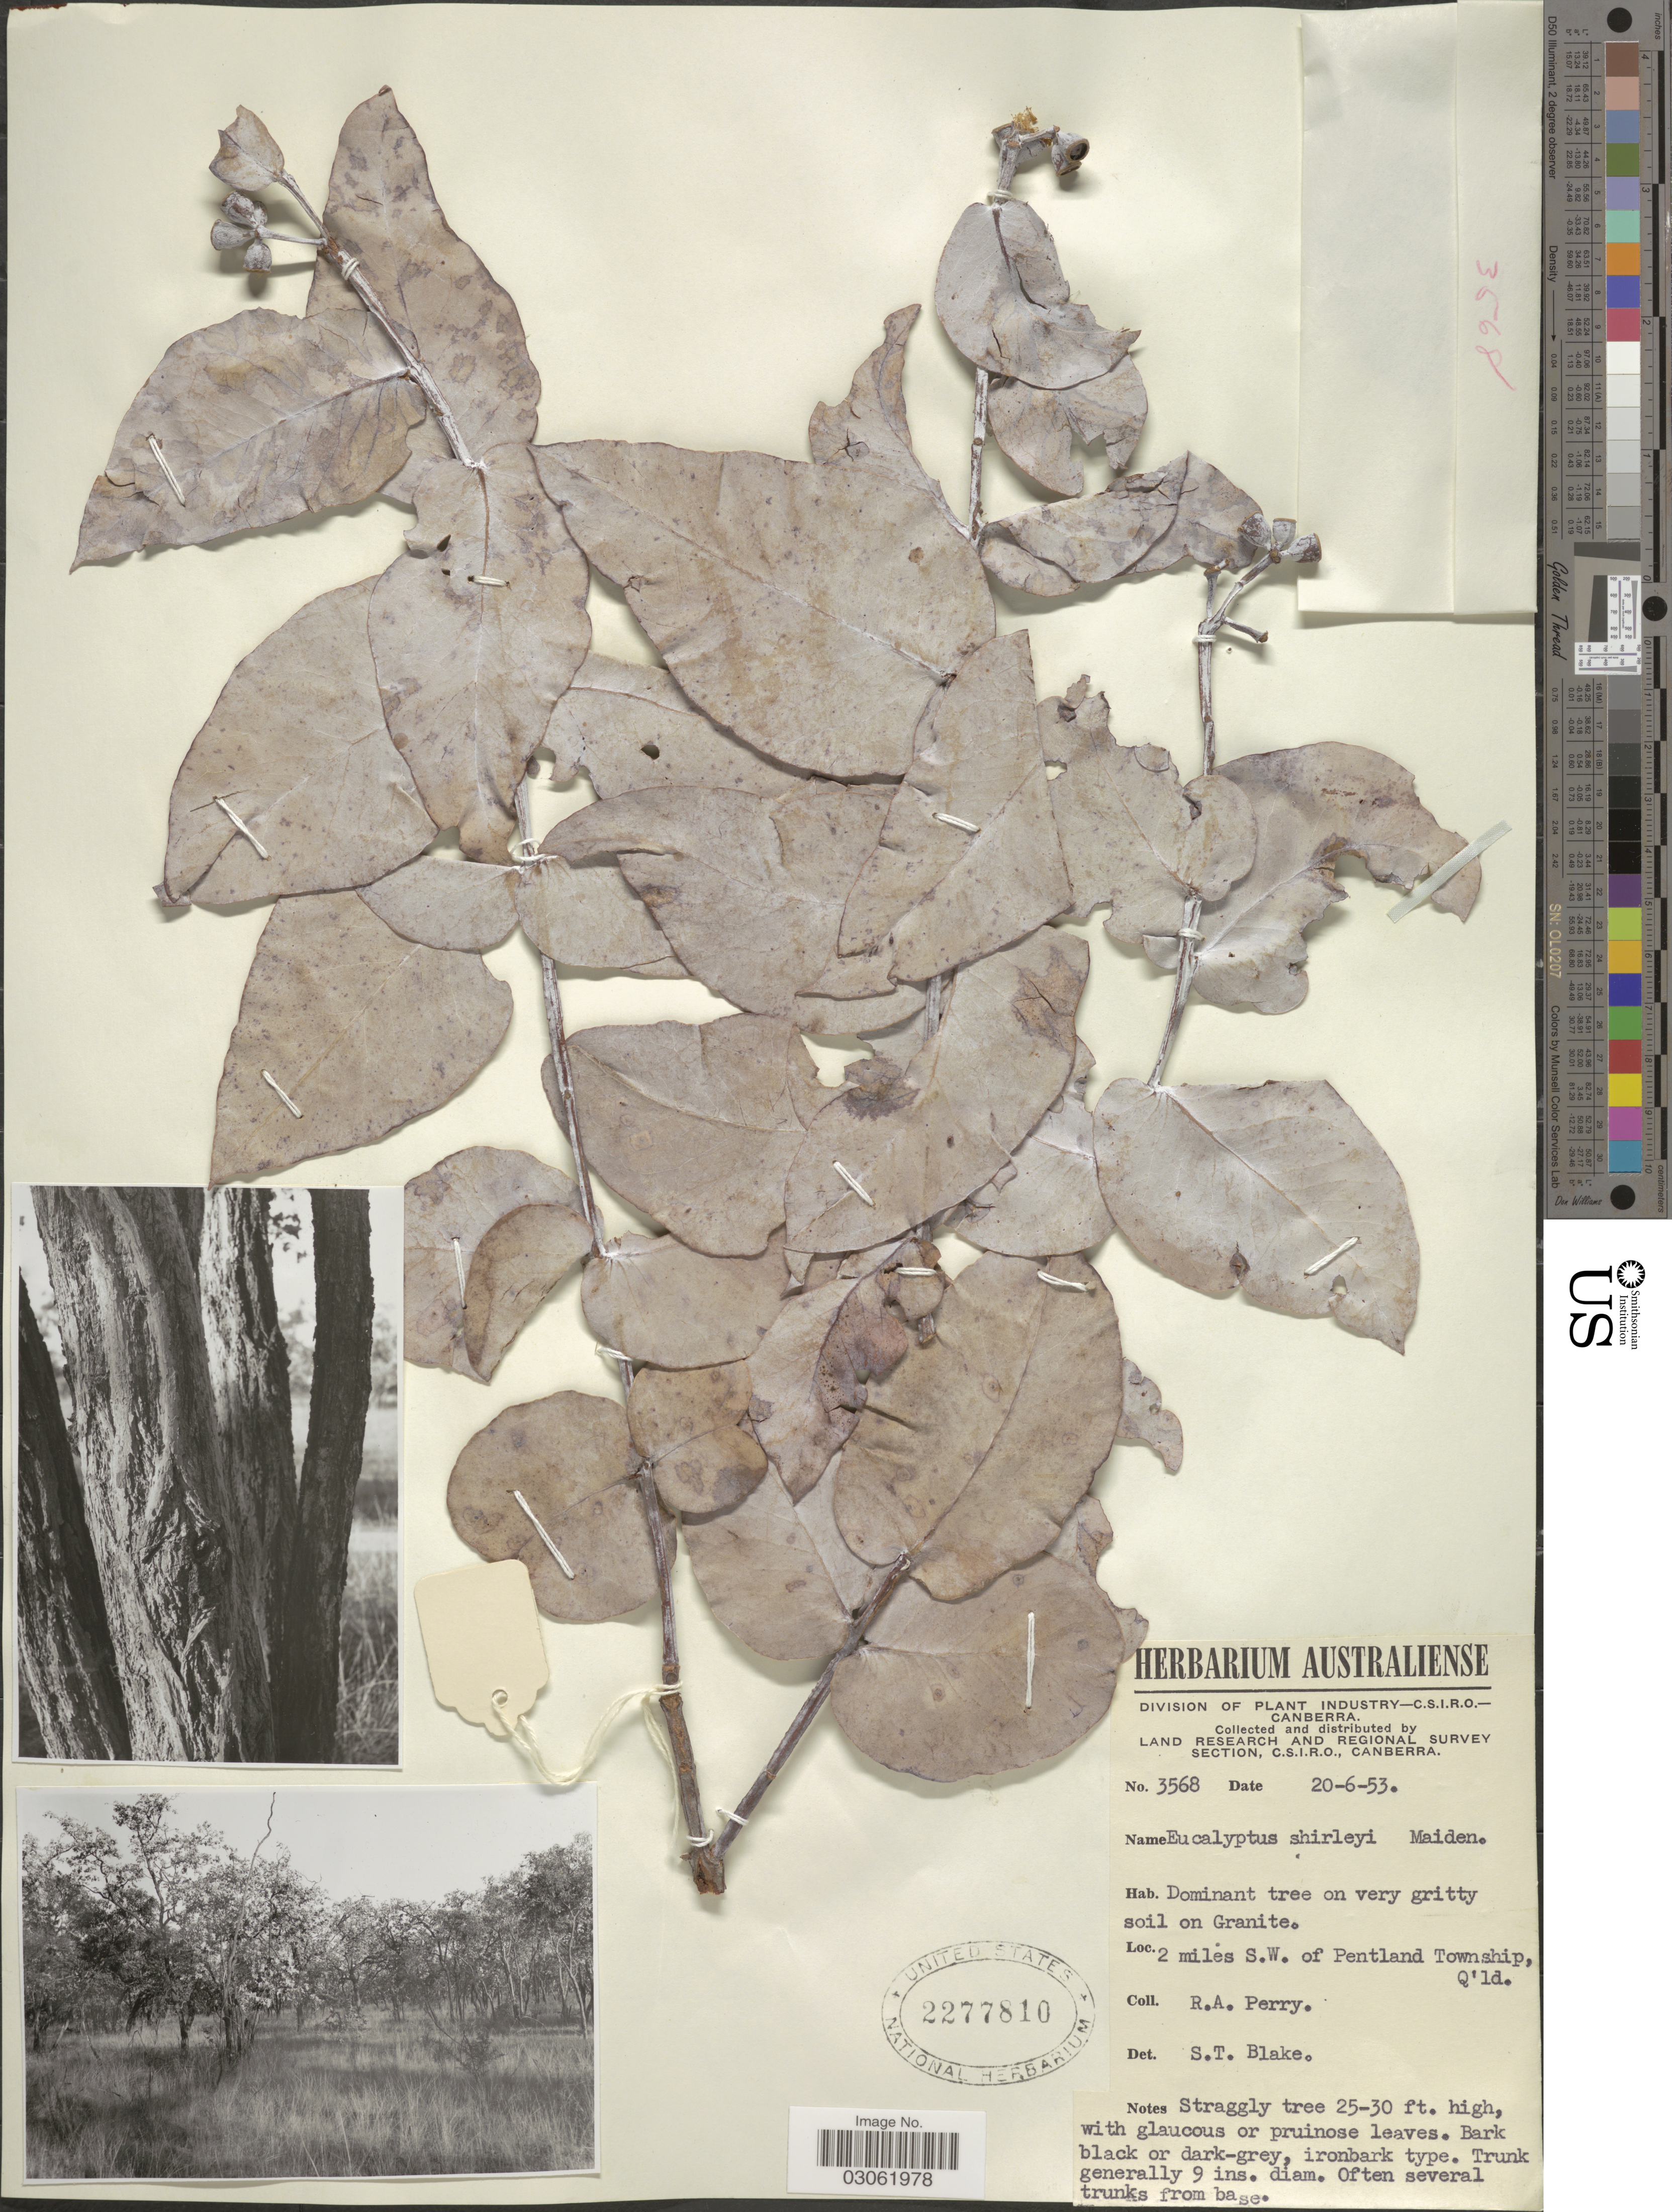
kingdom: Plantae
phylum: Tracheophyta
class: Magnoliopsida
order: Myrtales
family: Myrtaceae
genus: Eucalyptus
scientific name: Eucalyptus shirleyi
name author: Maiden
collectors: Perry, R. A.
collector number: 3568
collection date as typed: Transcribed d/m/y: 20/6/53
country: Australia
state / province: Queensland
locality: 2 miles S.W. of Pentland Township.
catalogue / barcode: US 2277810